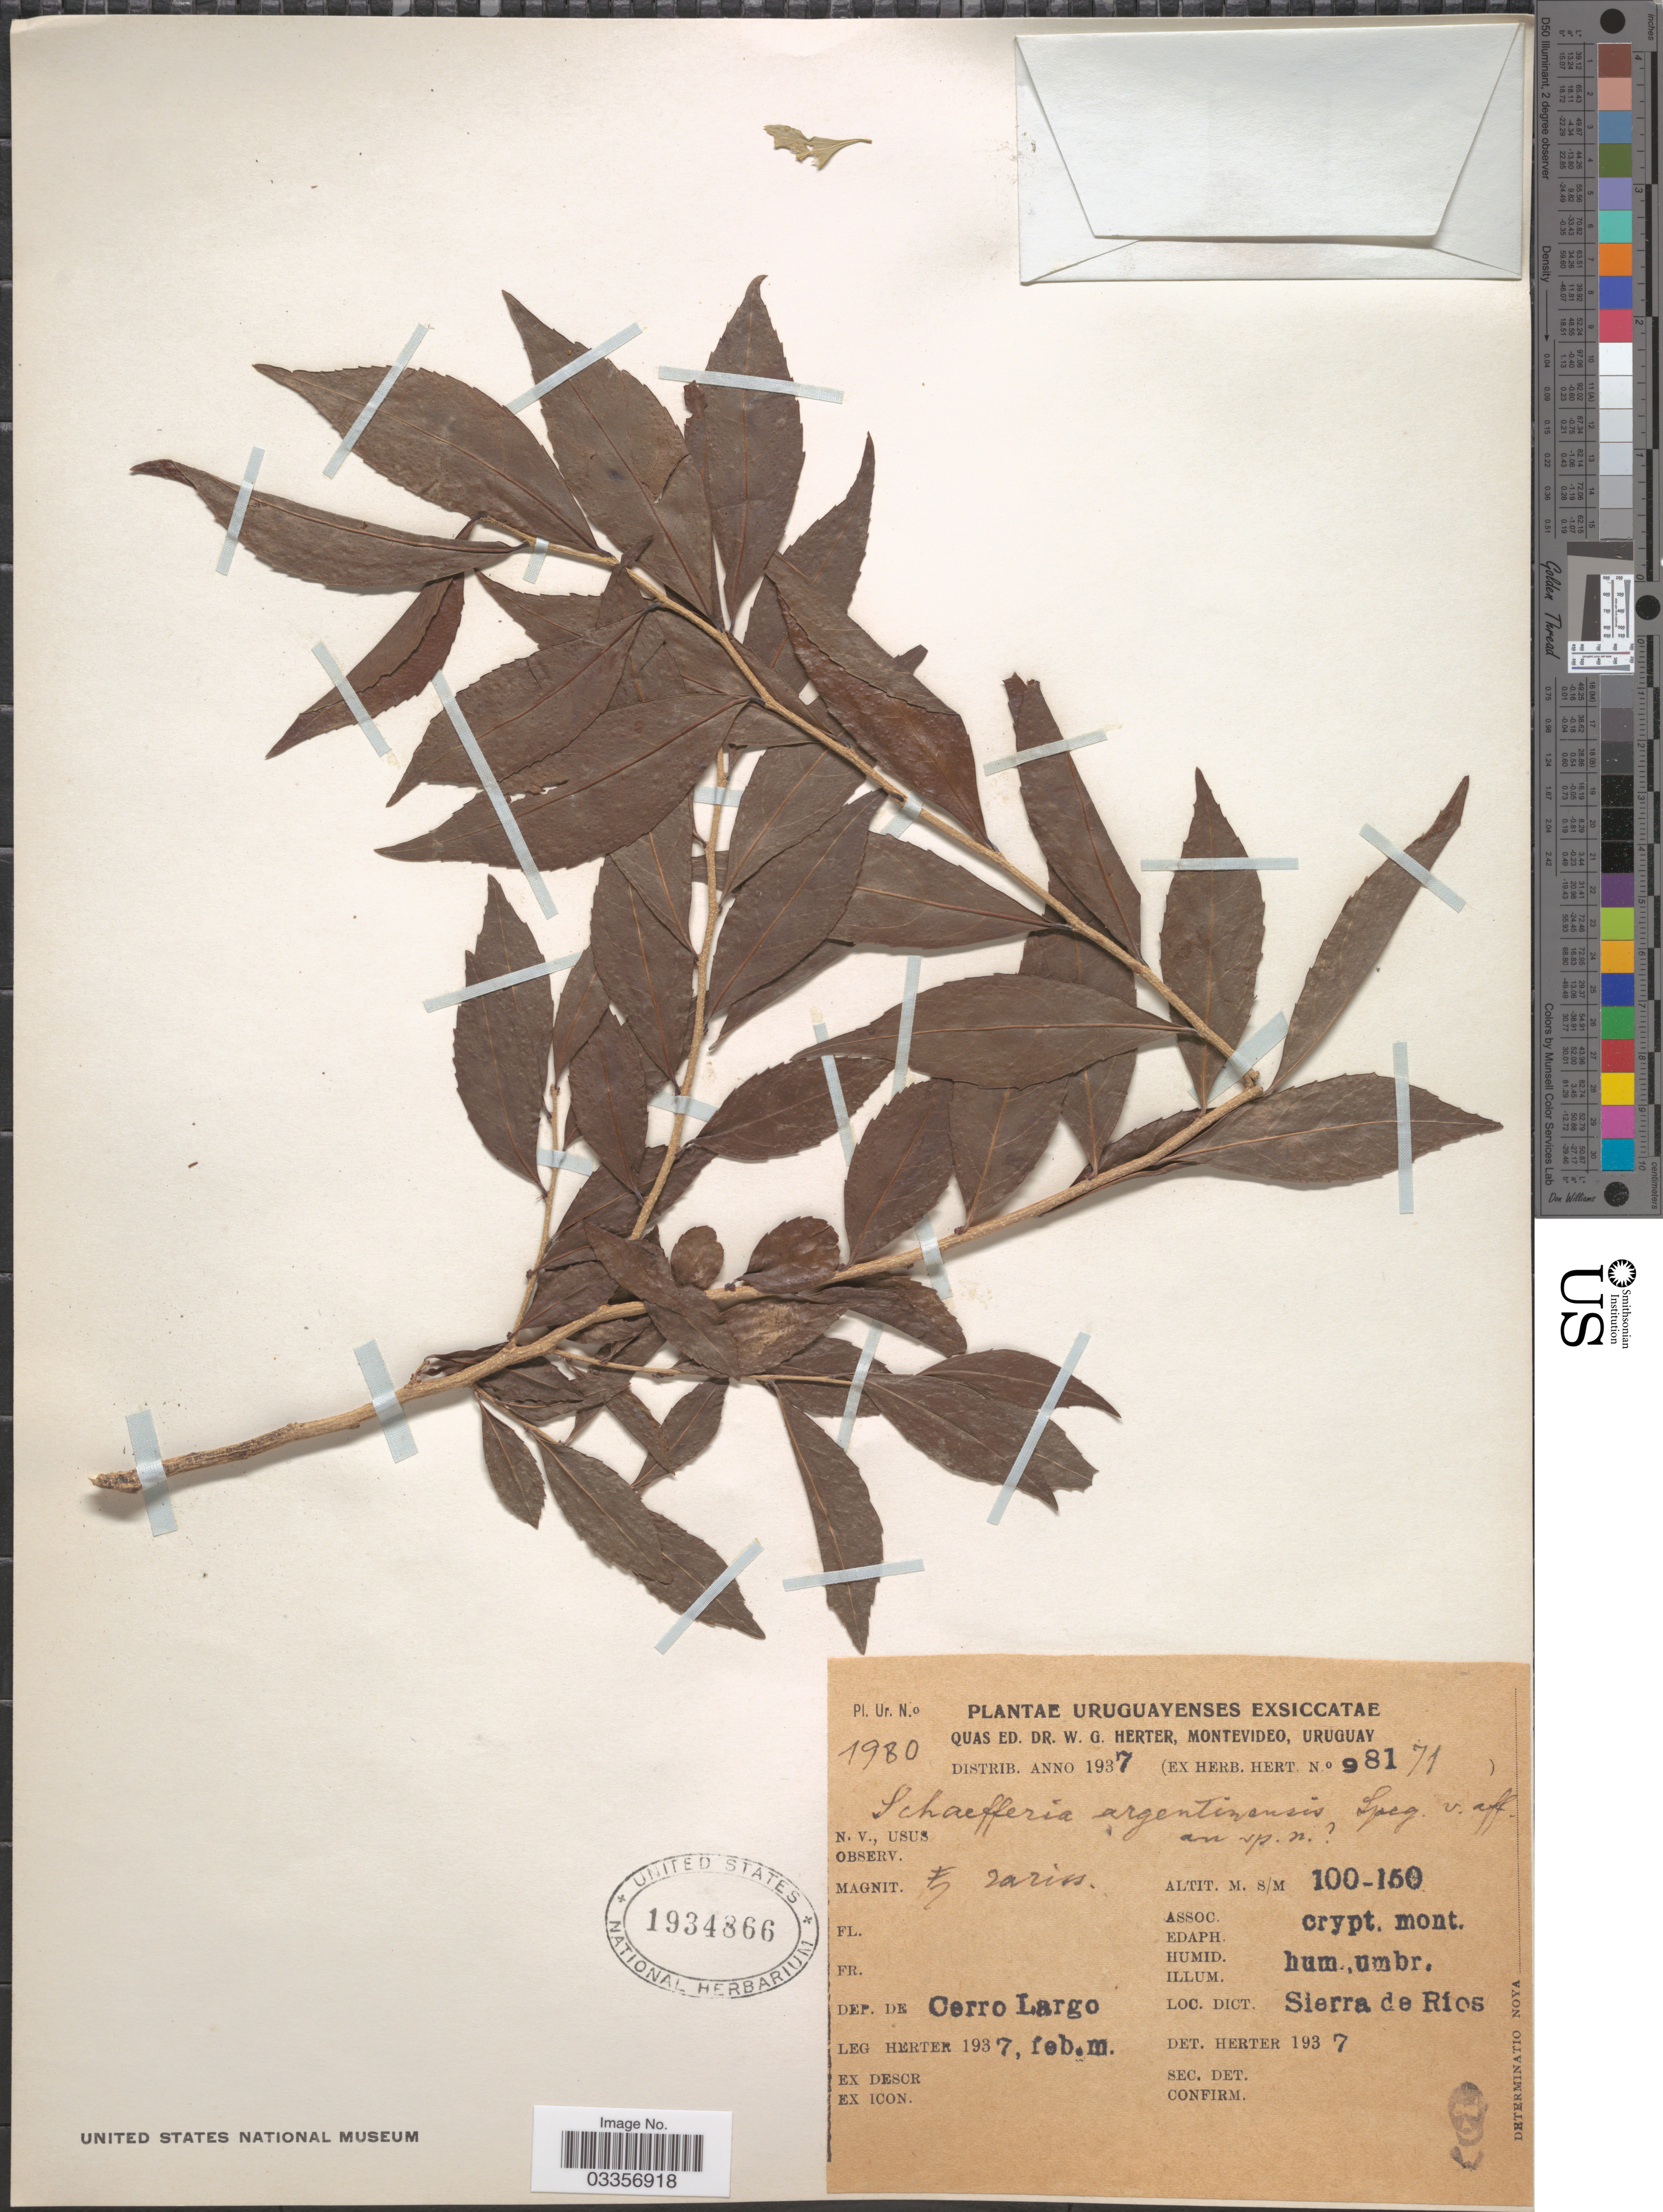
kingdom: Plantae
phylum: Tracheophyta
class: Magnoliopsida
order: Celastrales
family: Celastraceae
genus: Schaefferia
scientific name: Schaefferia argentinensis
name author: Speg.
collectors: W. G. Herter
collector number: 1980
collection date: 1937-02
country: Uruguay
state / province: Montevideo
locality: Dep. de Cerro Largo. Sierra de Ríos.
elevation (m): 100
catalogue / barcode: US 1934866